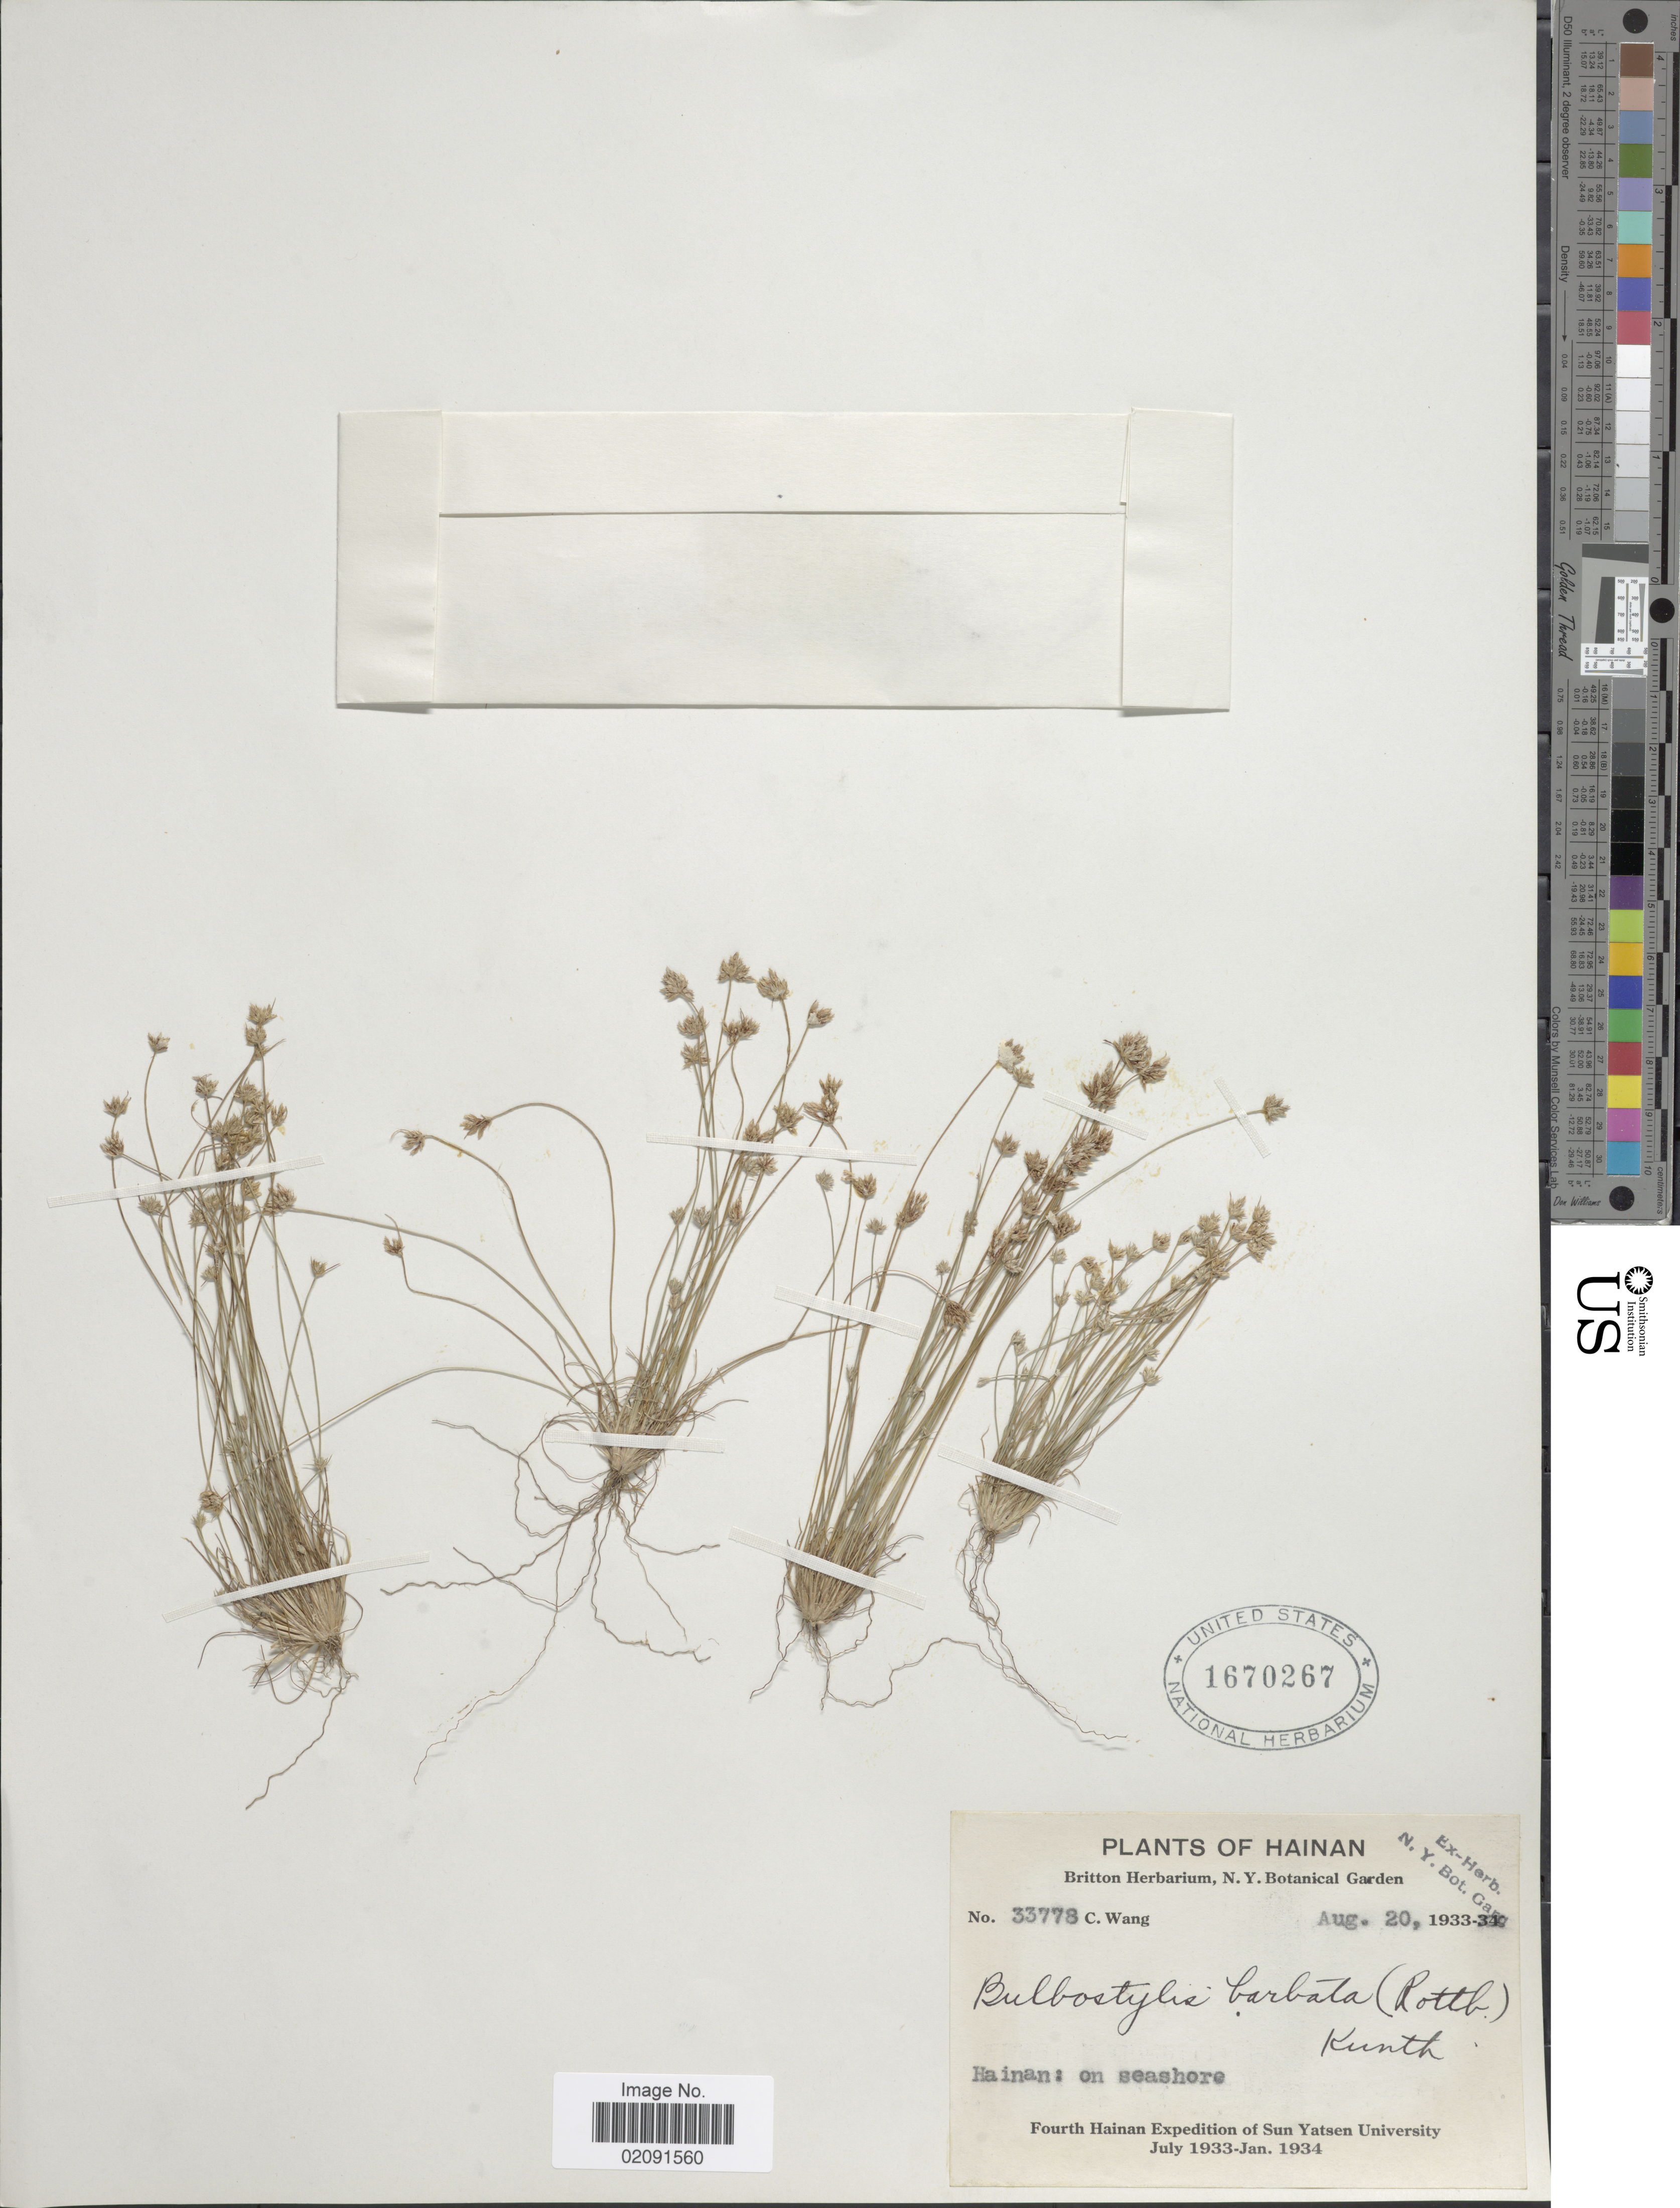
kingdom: Plantae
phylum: Tracheophyta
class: Liliopsida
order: Poales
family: Cyperaceae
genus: Bulbostylis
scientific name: Bulbostylis barbata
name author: (Rottb.) C.B. Clarke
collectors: C. Wang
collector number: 33778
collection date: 1933-08-20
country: China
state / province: Hainan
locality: On seashore.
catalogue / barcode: US 1670267